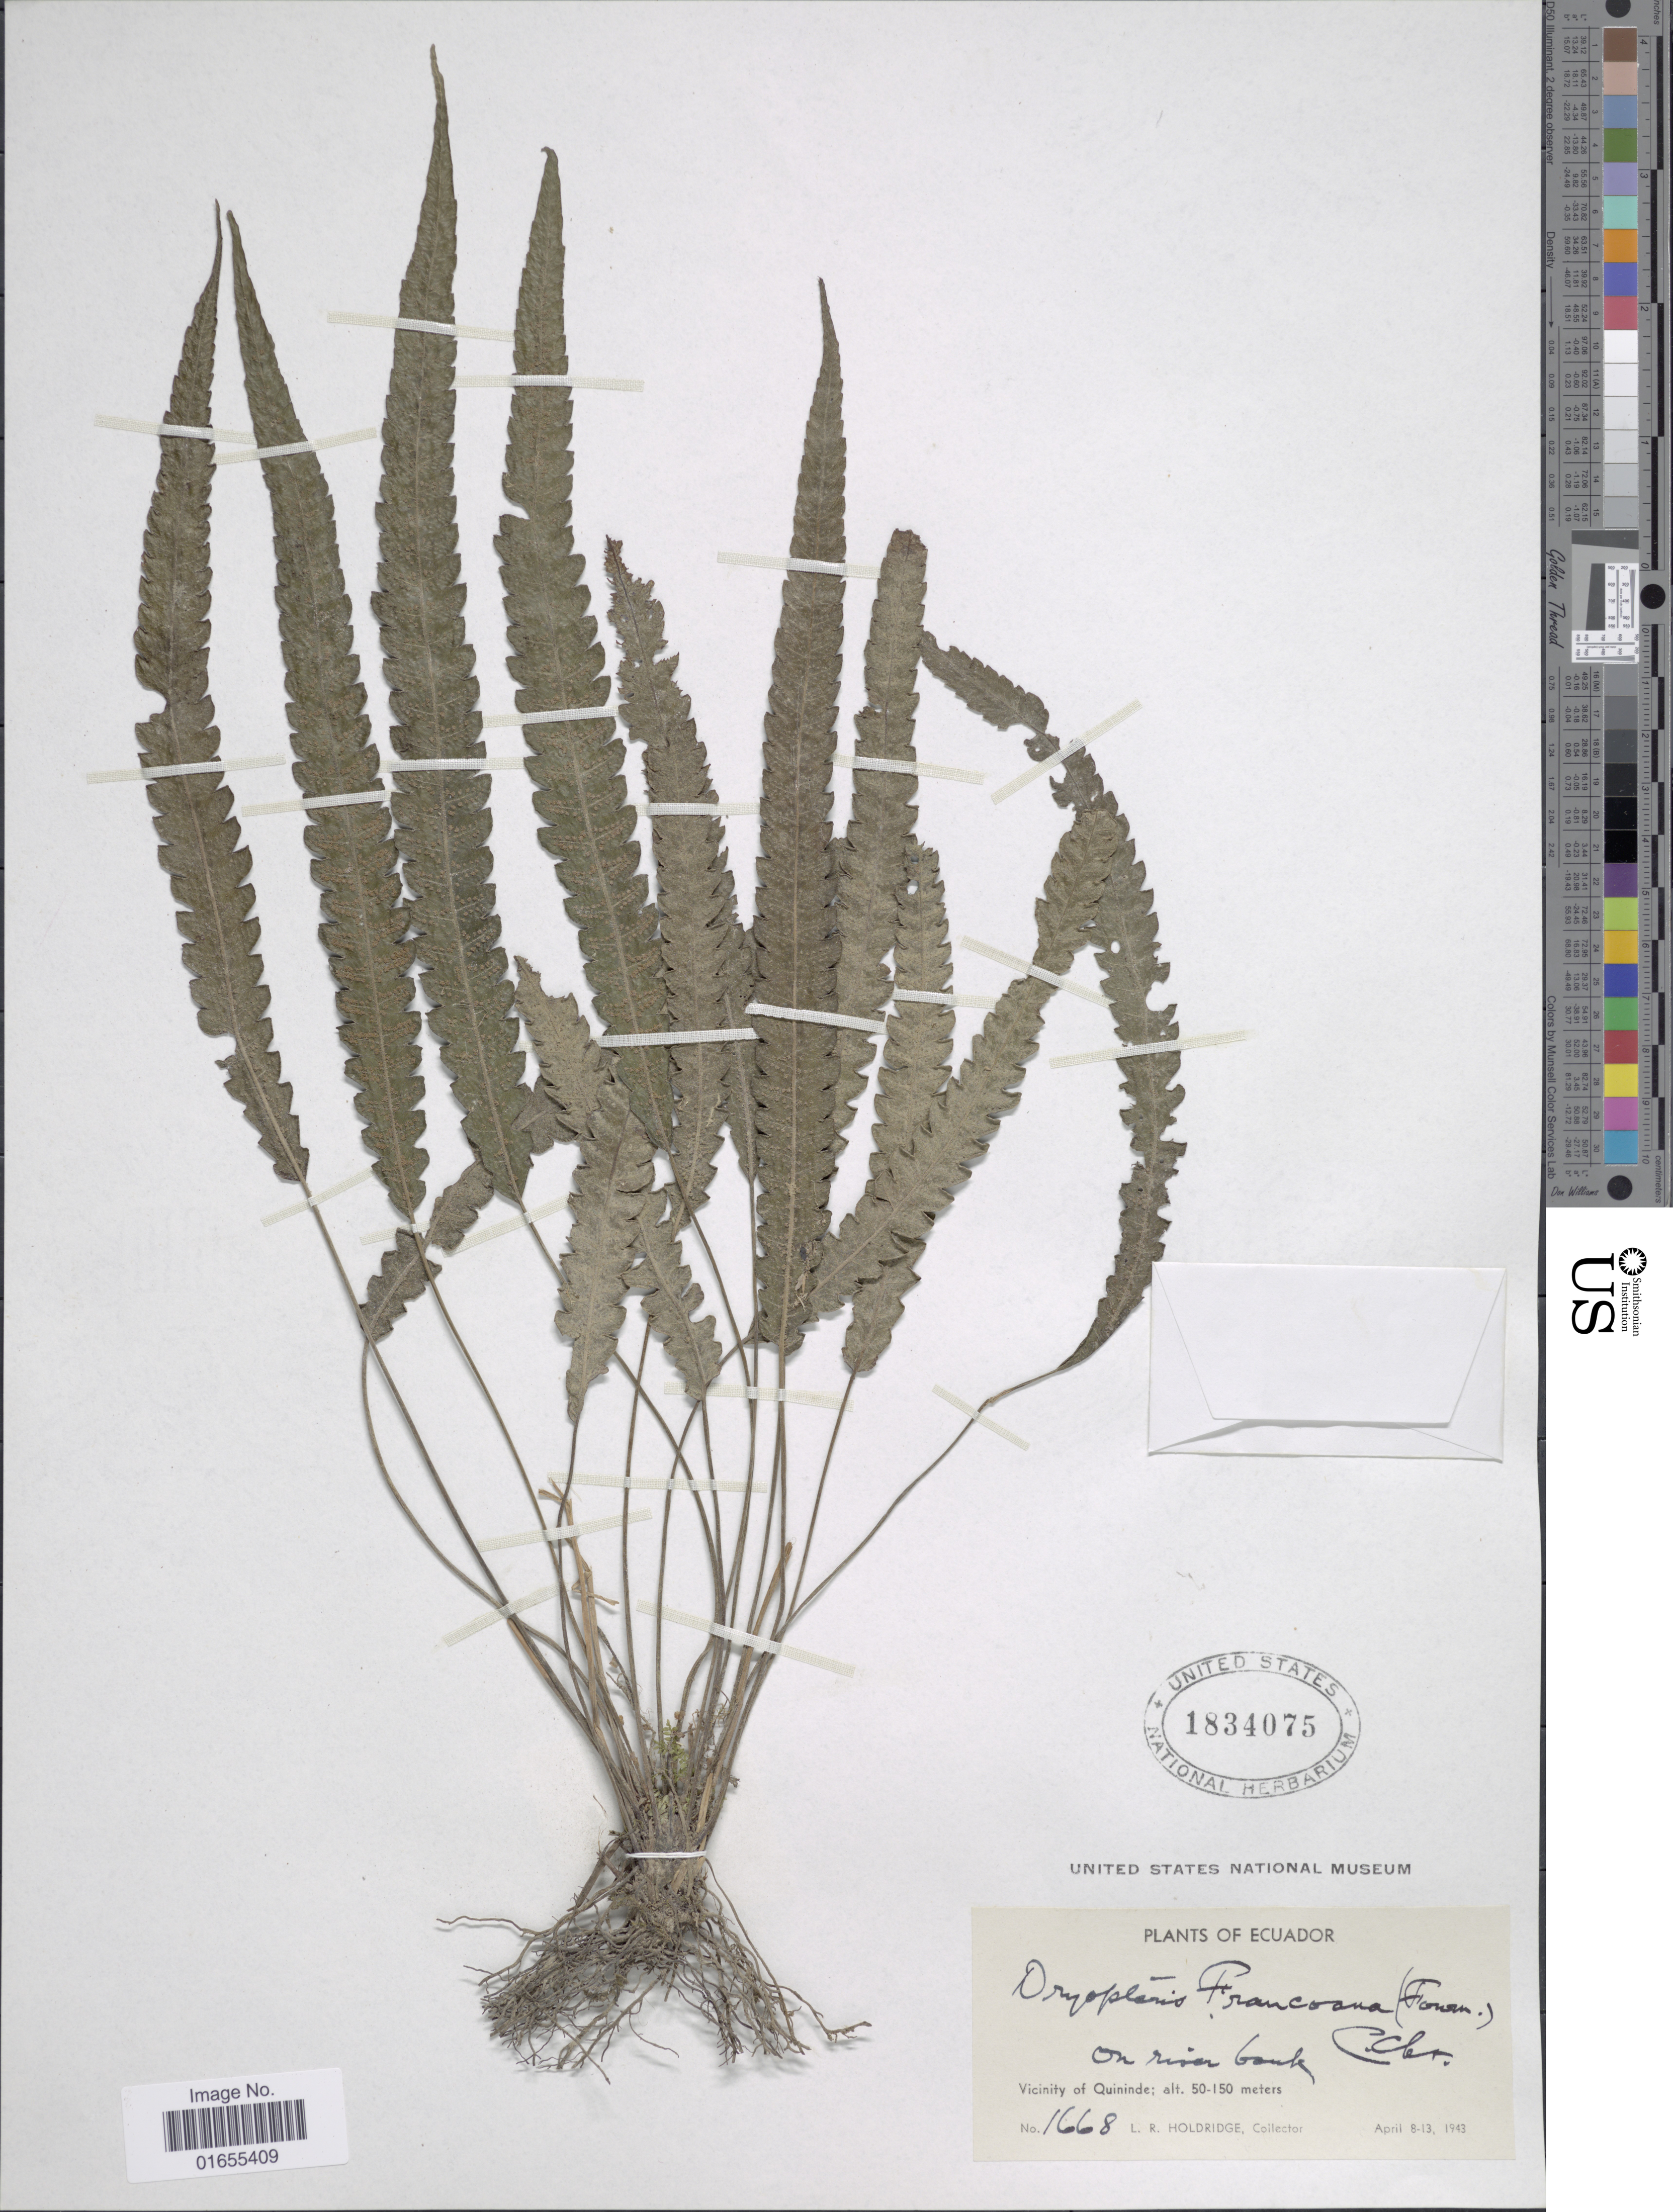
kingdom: Plantae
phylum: Tracheophyta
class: Polypodiopsida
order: Polypodiales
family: Thelypteridaceae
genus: Goniopteris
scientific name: Goniopteris francoana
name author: (E. Fourn.) Á. Löve & D. Löve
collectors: L. Holdridge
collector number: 1668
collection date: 1943-04-08/1943-04-13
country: Ecuador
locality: Vicinity of Quininde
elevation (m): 50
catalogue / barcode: US 1834075